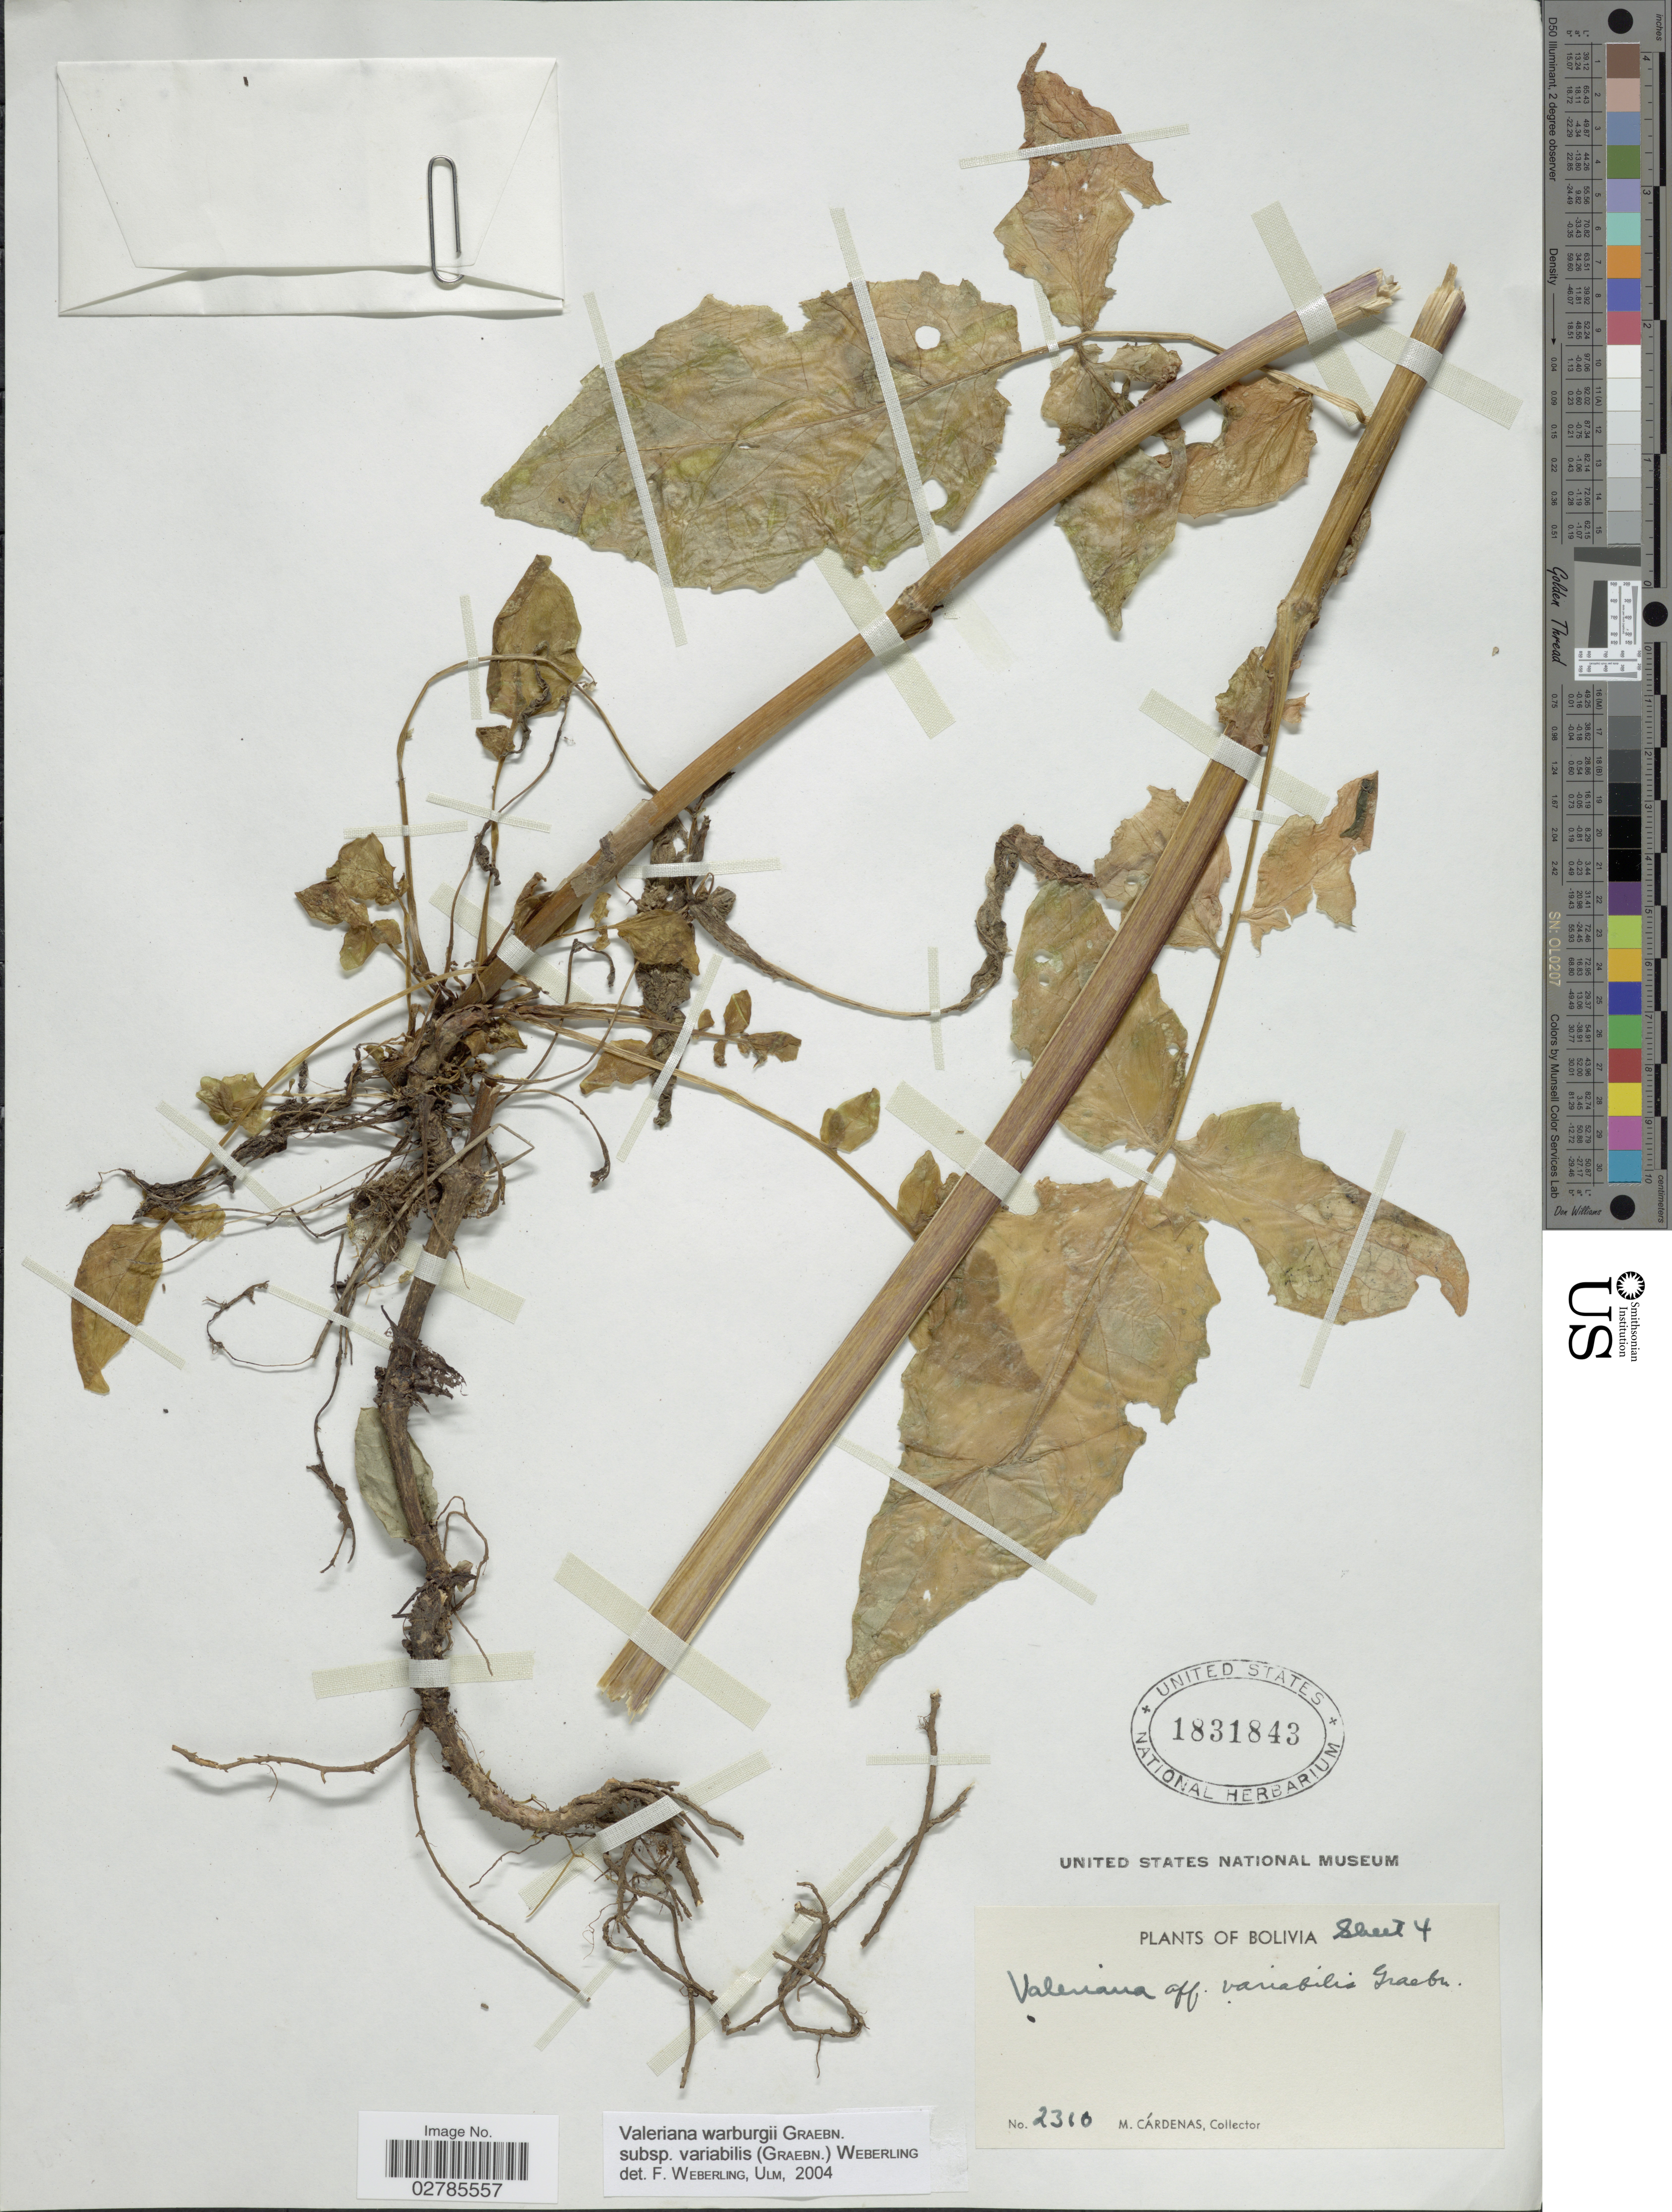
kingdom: Plantae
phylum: Tracheophyta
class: Magnoliopsida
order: Dipsacales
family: Caprifoliaceae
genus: Valeriana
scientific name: Valeriana warburgii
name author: Graebn.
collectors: M. Cárdenas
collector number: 2310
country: Bolivia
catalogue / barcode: US 1831843